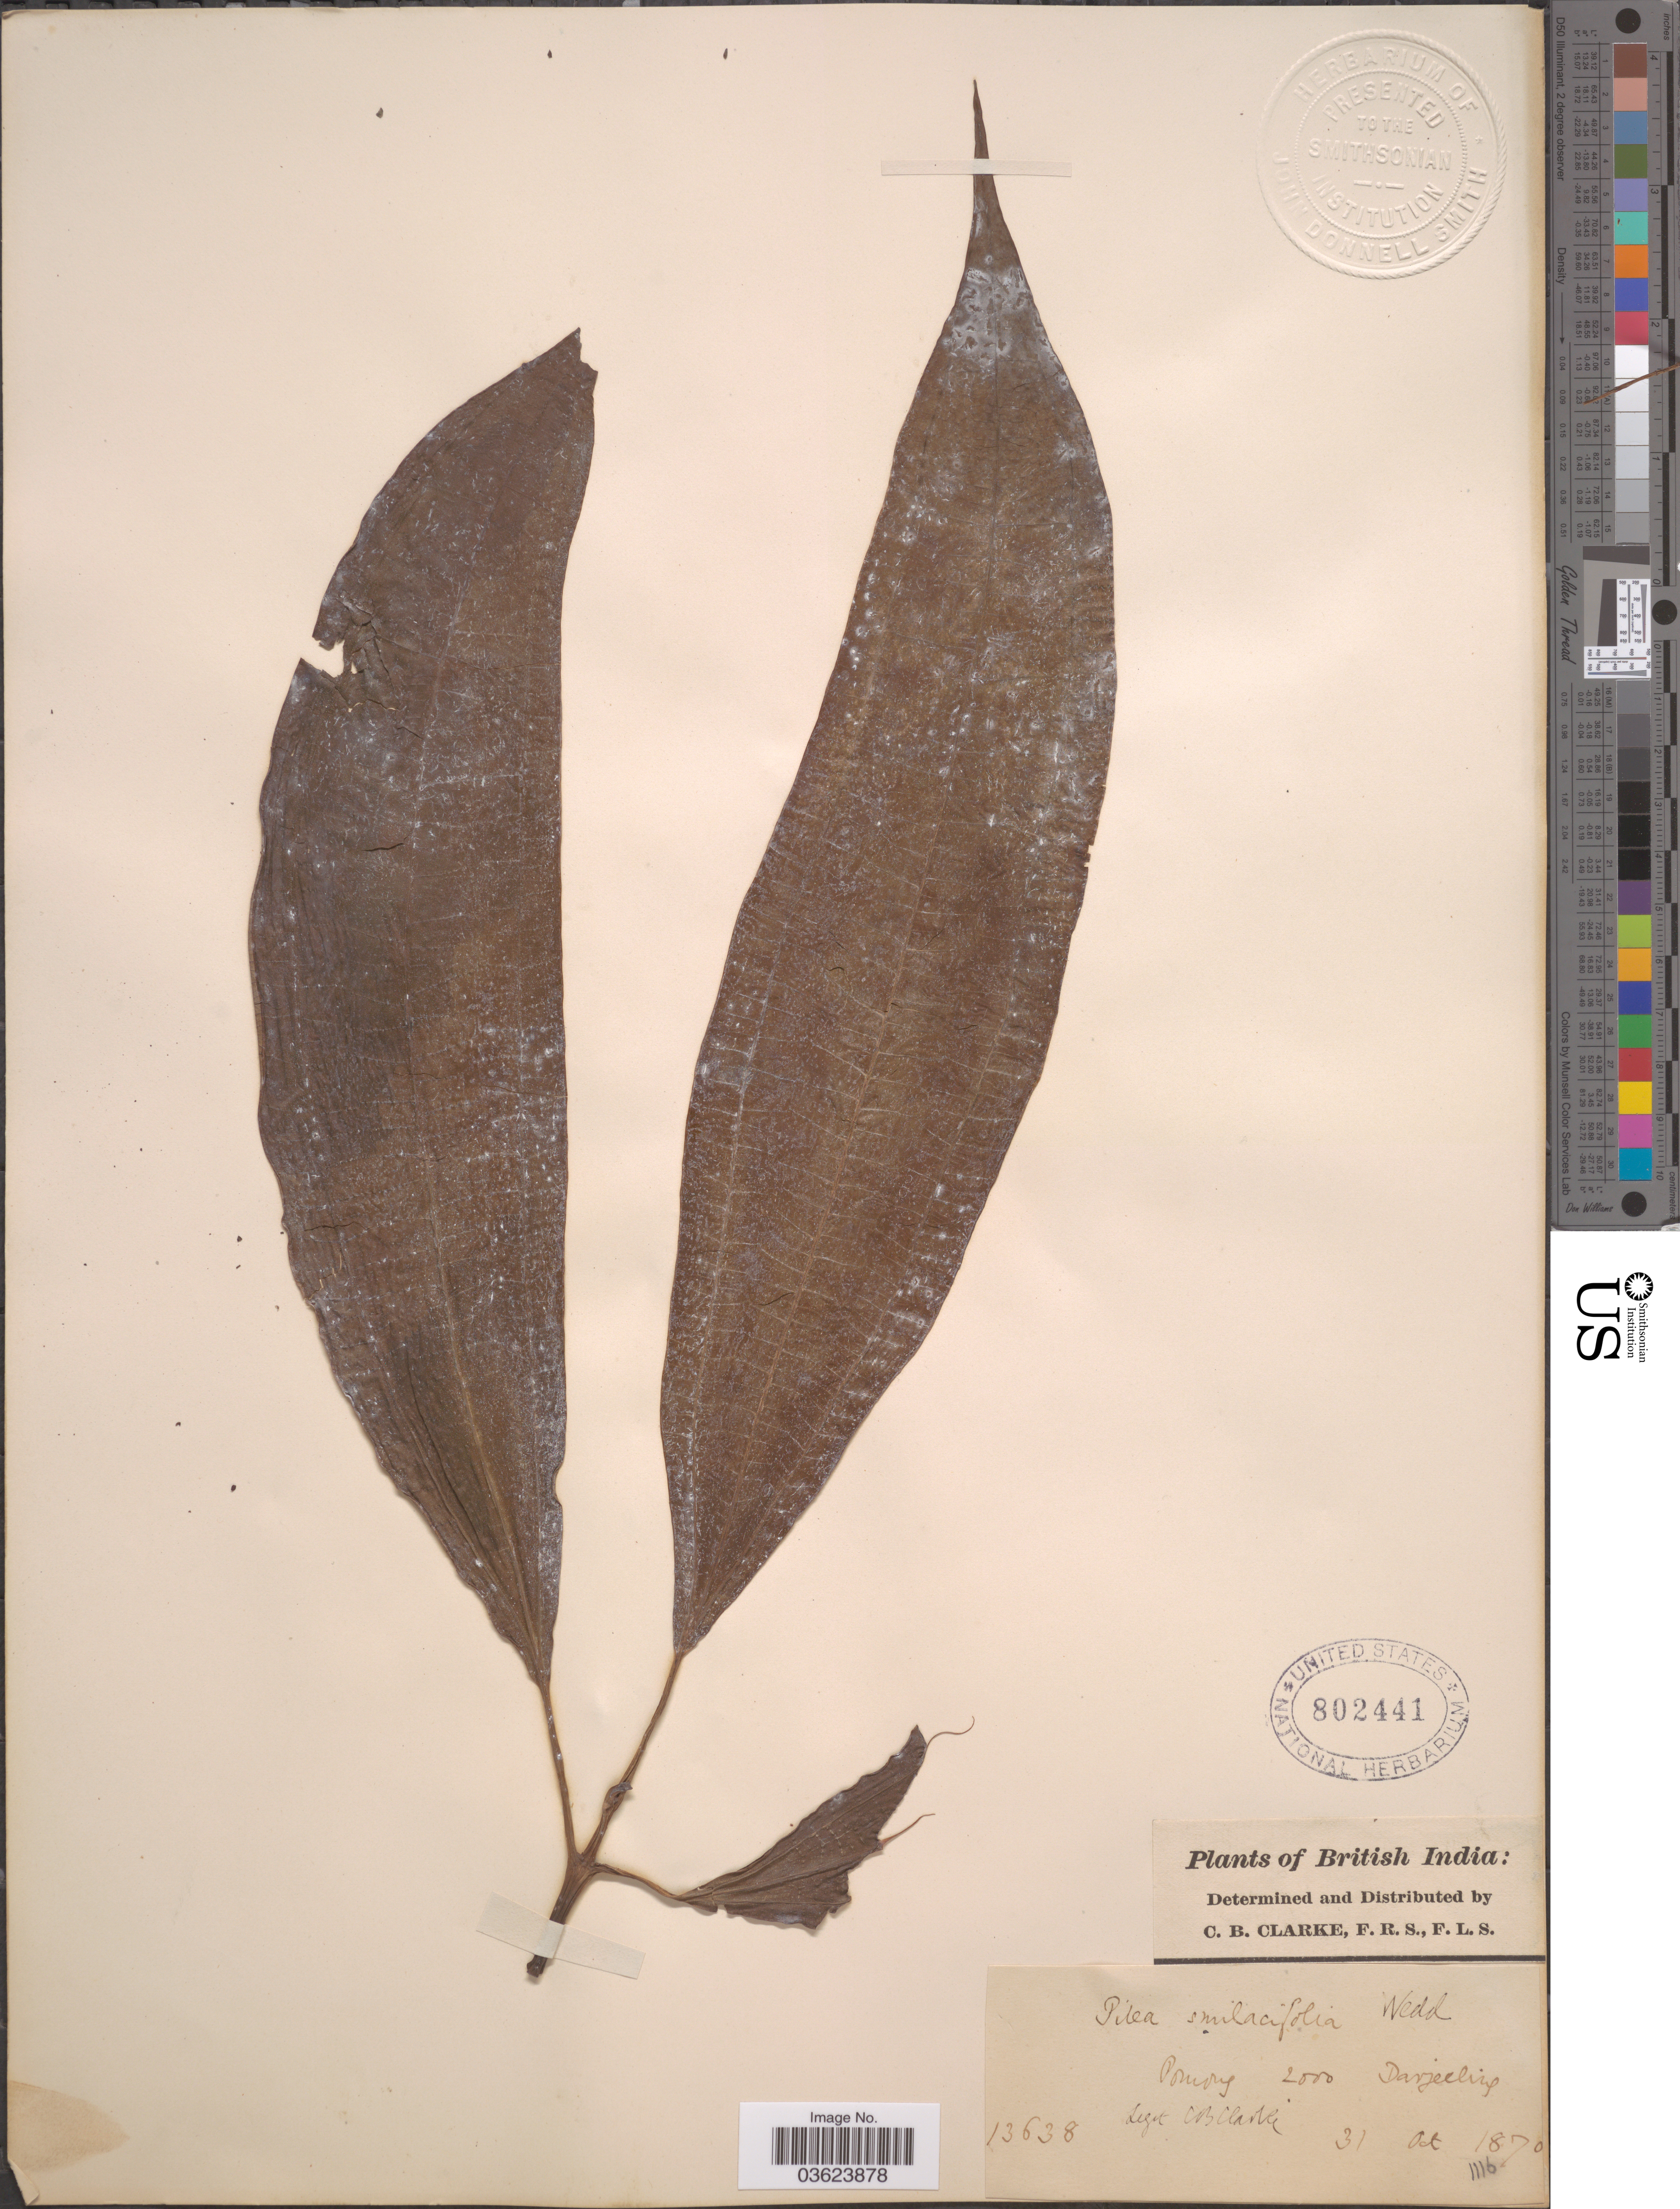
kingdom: Plantae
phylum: Tracheophyta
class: Magnoliopsida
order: Rosales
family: Urticaceae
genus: Pilea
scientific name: Pilea smilacifolia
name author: Wedd.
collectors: C. B. Clarke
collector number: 13638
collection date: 1870-10-31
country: India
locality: British India. Pomong. Darjeeling.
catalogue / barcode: US 802441